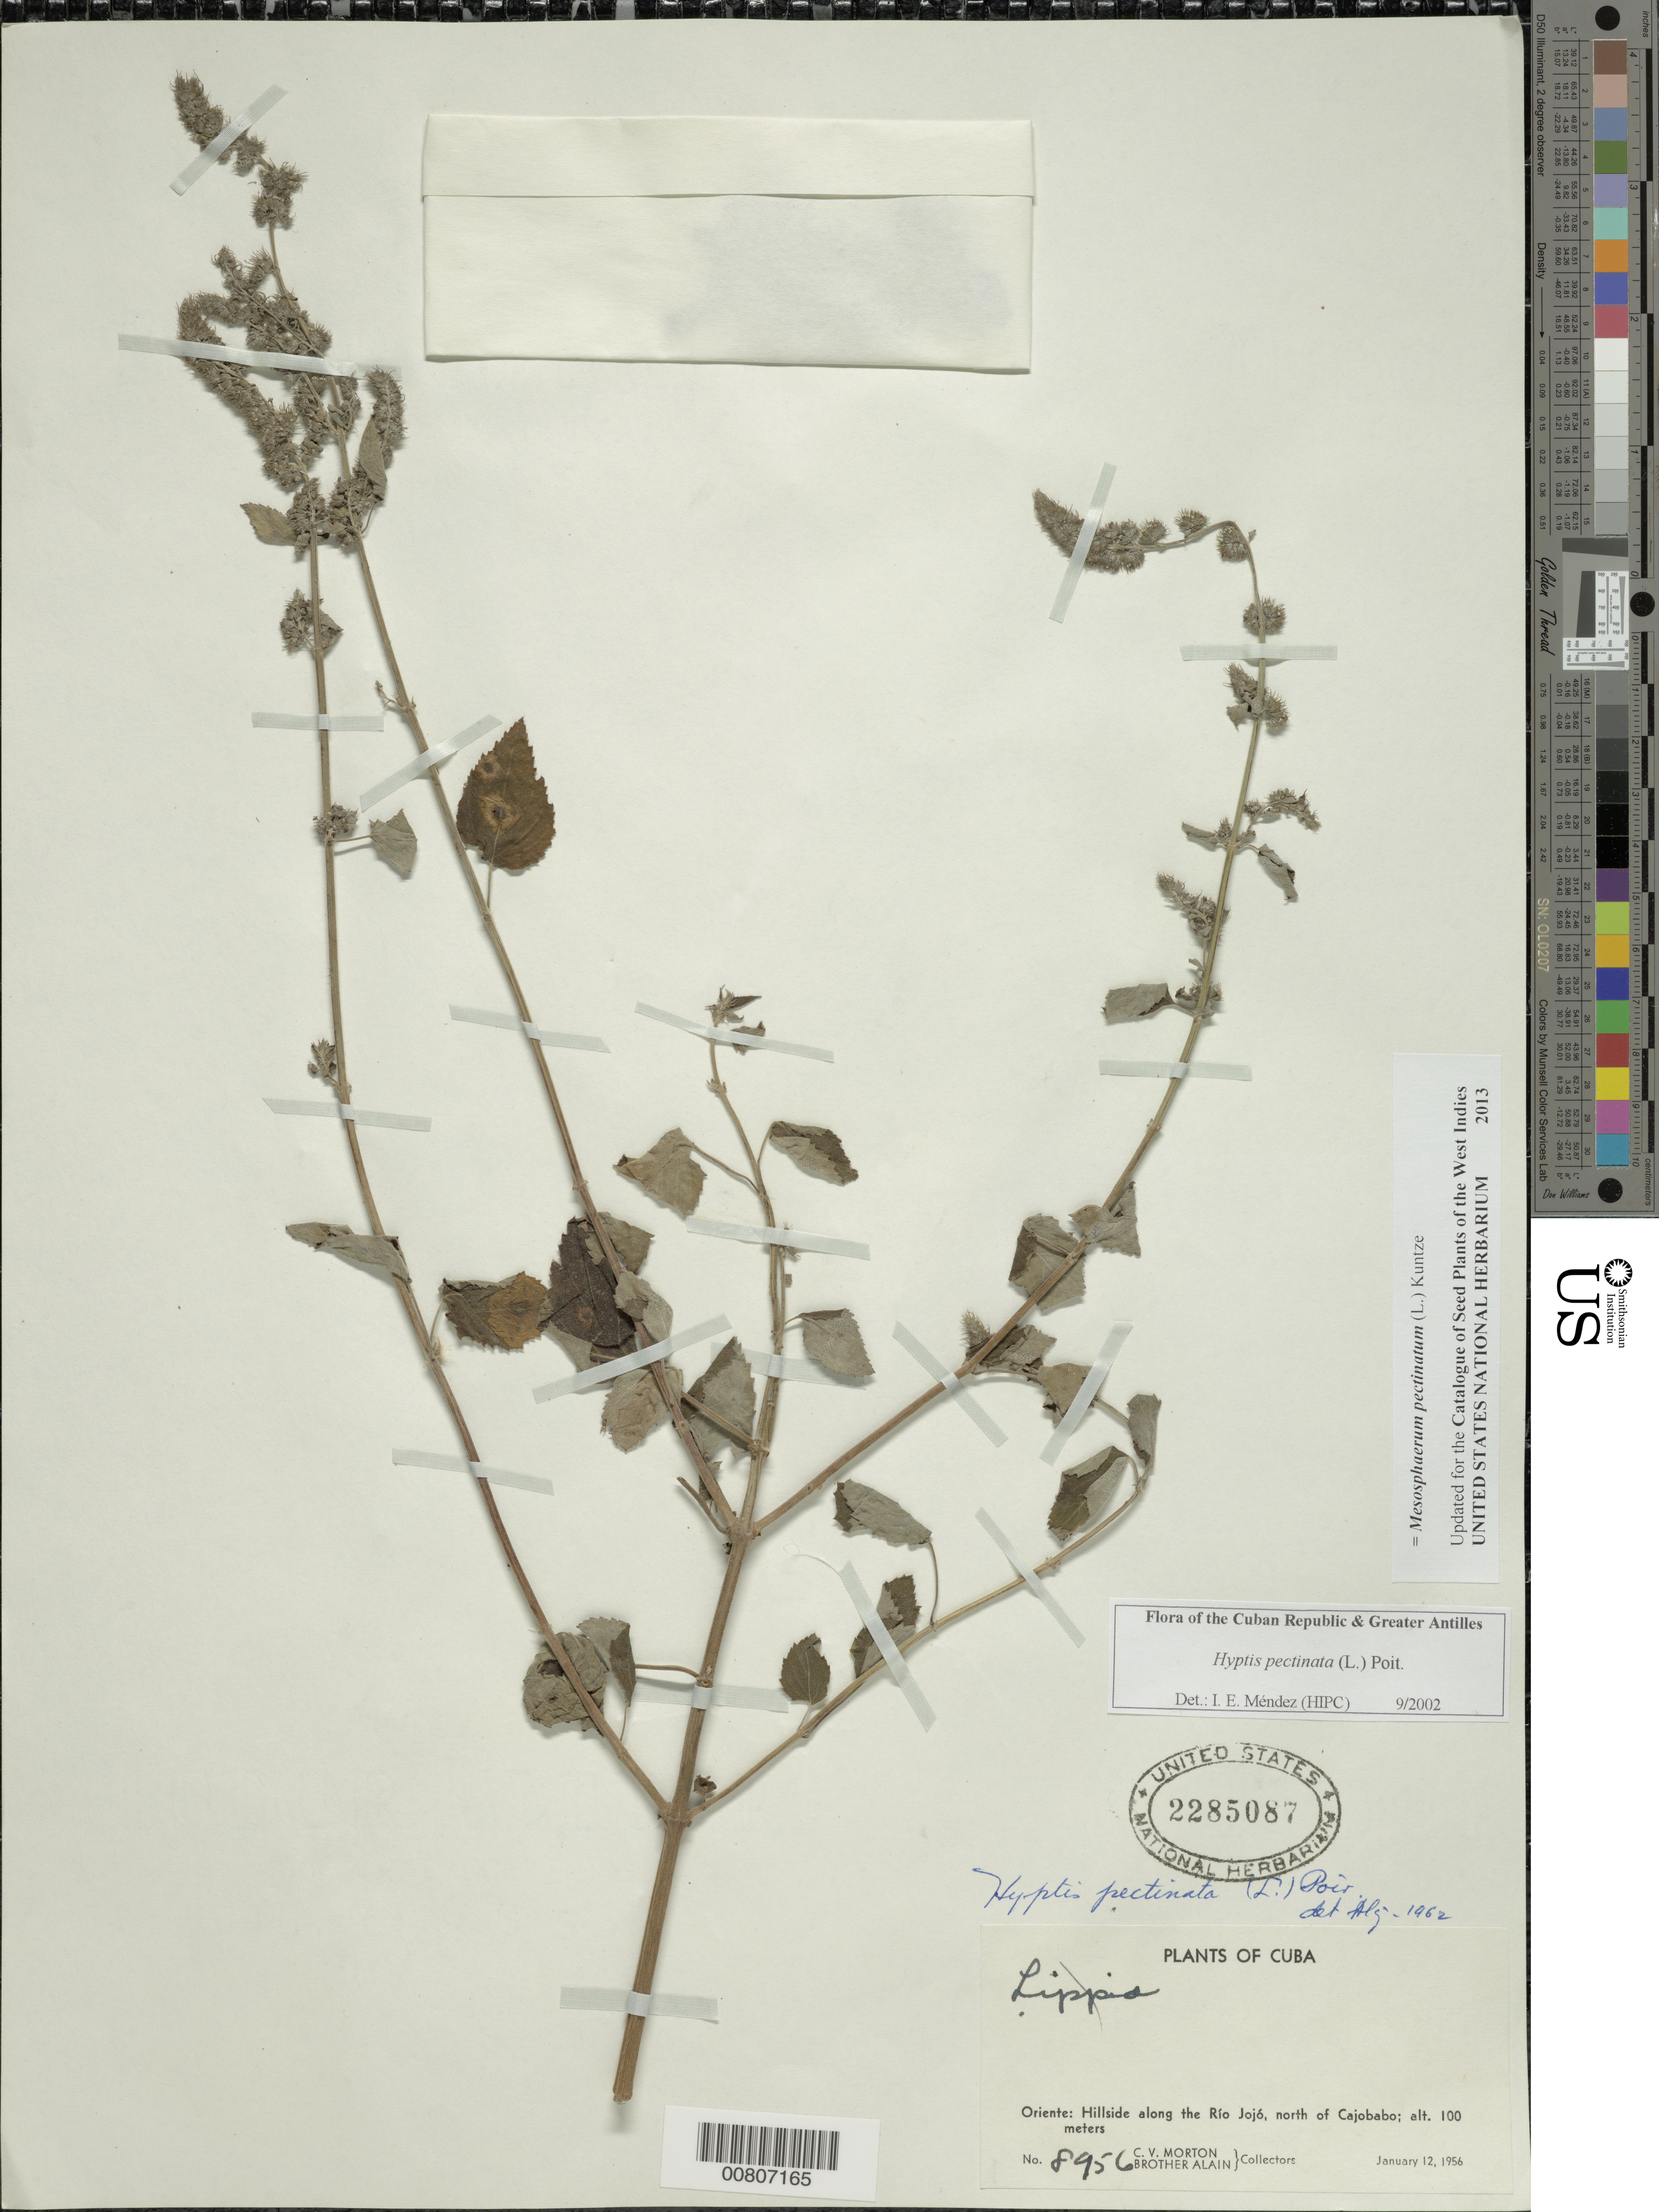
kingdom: Plantae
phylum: Tracheophyta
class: Magnoliopsida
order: Lamiales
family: Lamiaceae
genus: Hyptis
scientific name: Hyptis pectinata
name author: (L.) Poit.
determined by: Méndez, Isidro E., (HIPC)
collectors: C. V. Morton & A. H. Liogier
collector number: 8956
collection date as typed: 12 Jan 1956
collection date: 1956-01-12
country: Cuba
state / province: Oriente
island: Cuba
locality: Río Jojó, N of Cajobabo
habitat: Hillside along river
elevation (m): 100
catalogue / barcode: US 2285087